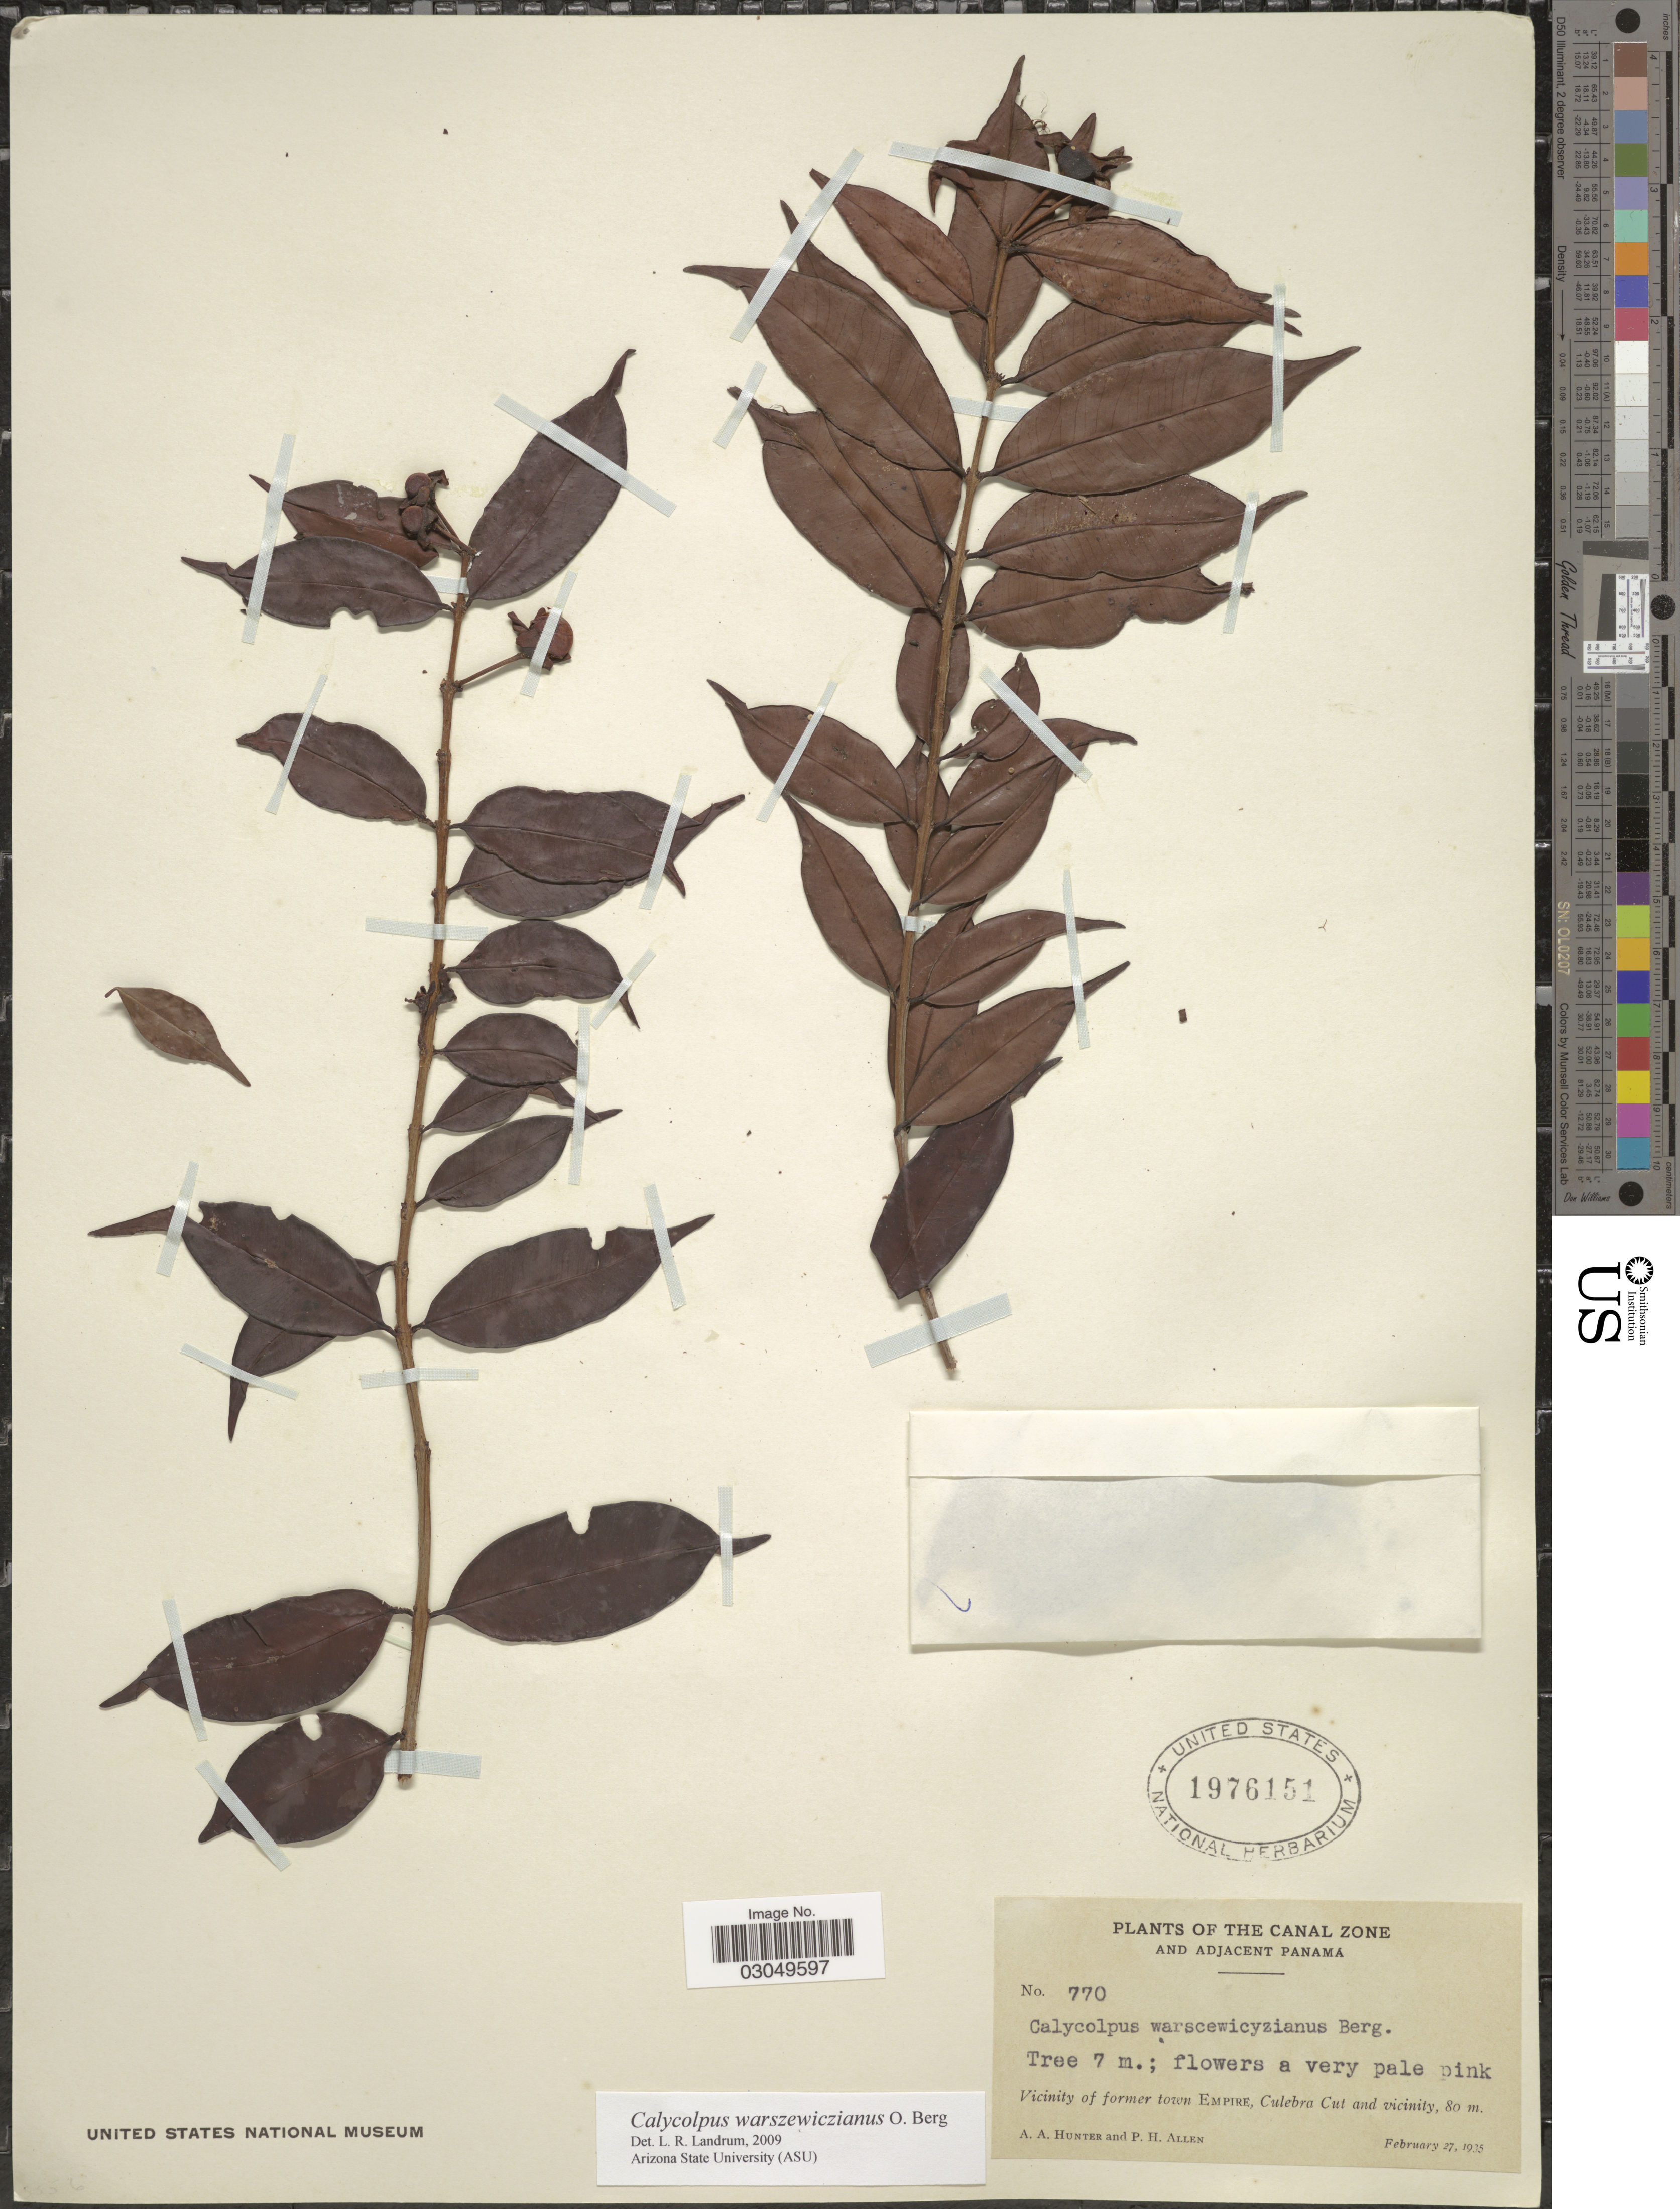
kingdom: Plantae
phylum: Tracheophyta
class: Magnoliopsida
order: Myrtales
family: Myrtaceae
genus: Calycolpus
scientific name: Calycolpus warszewiczianus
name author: O. Berg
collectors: A. Hunter & P. H. Allen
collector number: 770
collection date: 1935-02-27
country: Panama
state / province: Colón / Panamá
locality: The Canal Zone and Adjacent Panama, Vicinity of former town Empire, Culebra Cut and vicinity.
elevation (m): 80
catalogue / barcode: US 1976151